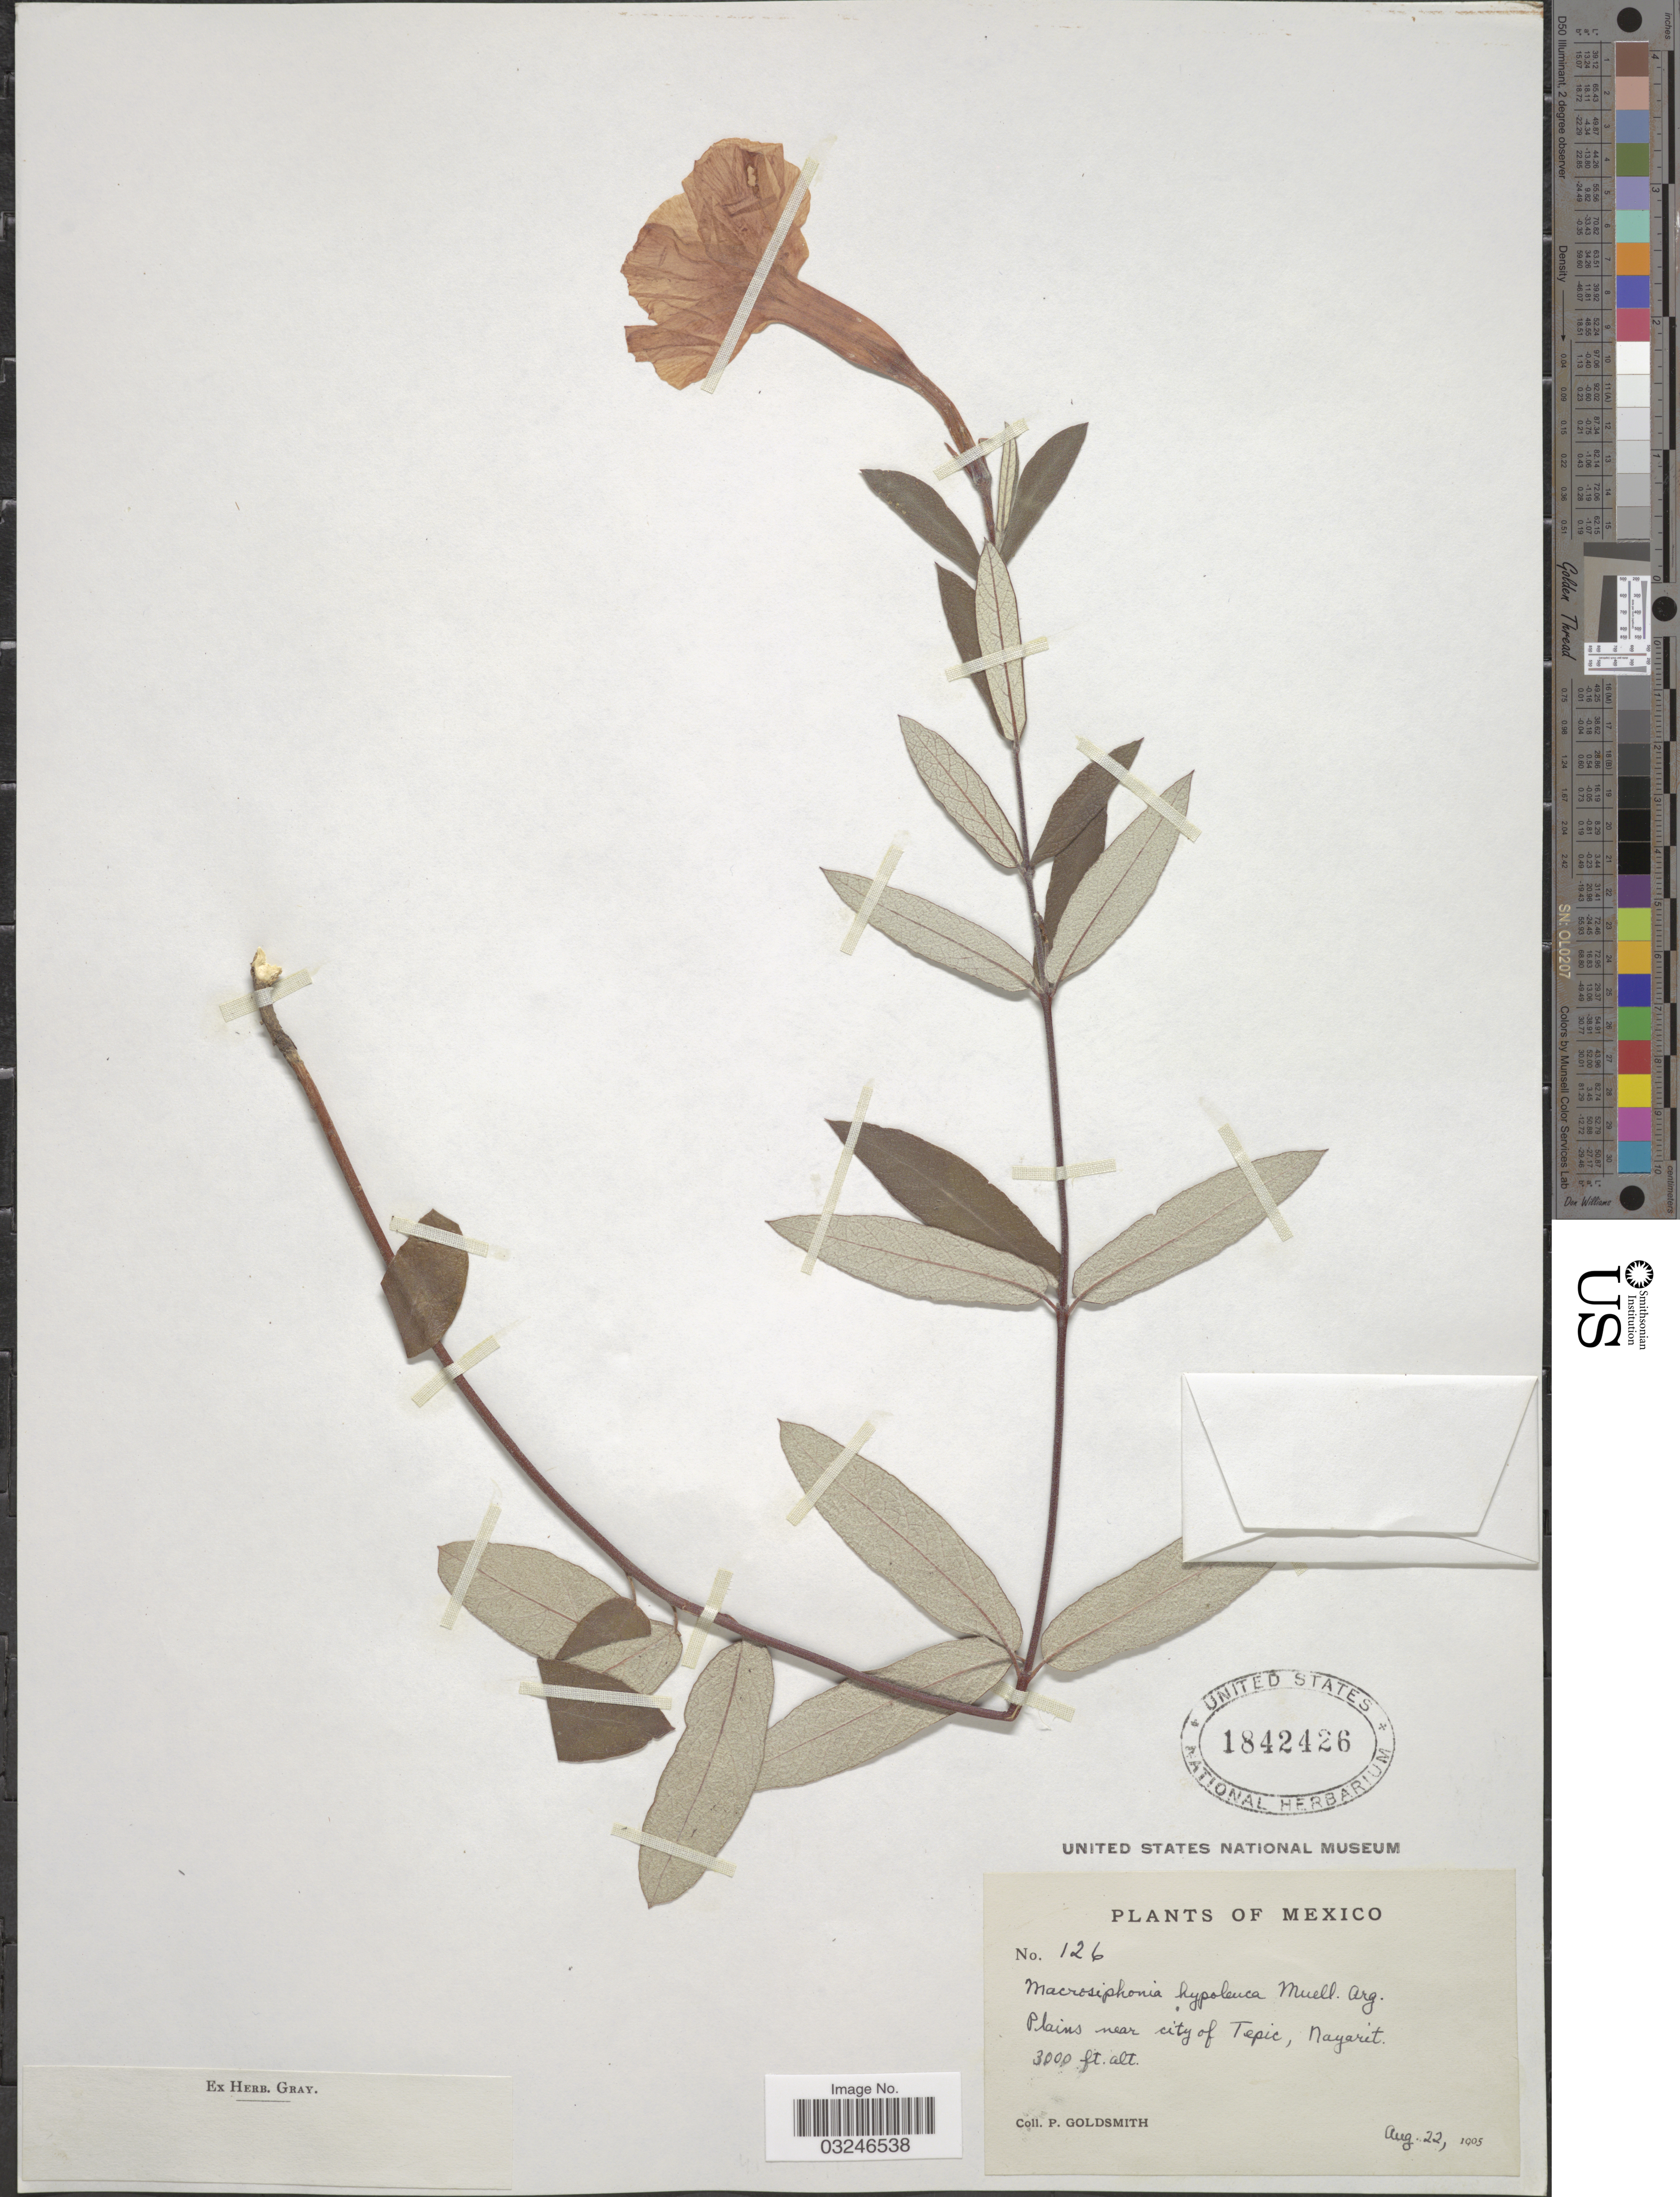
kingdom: Plantae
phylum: Tracheophyta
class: Magnoliopsida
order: Gentianales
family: Apocynaceae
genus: Macrosiphonia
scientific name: Macrosiphonia hypoleuca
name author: (Benth.) Müll. Arg.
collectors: P. Goldsmith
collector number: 126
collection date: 1905-08-22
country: Mexico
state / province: Nayarit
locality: Plains near city of Tepic.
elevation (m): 914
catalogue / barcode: US 1842426